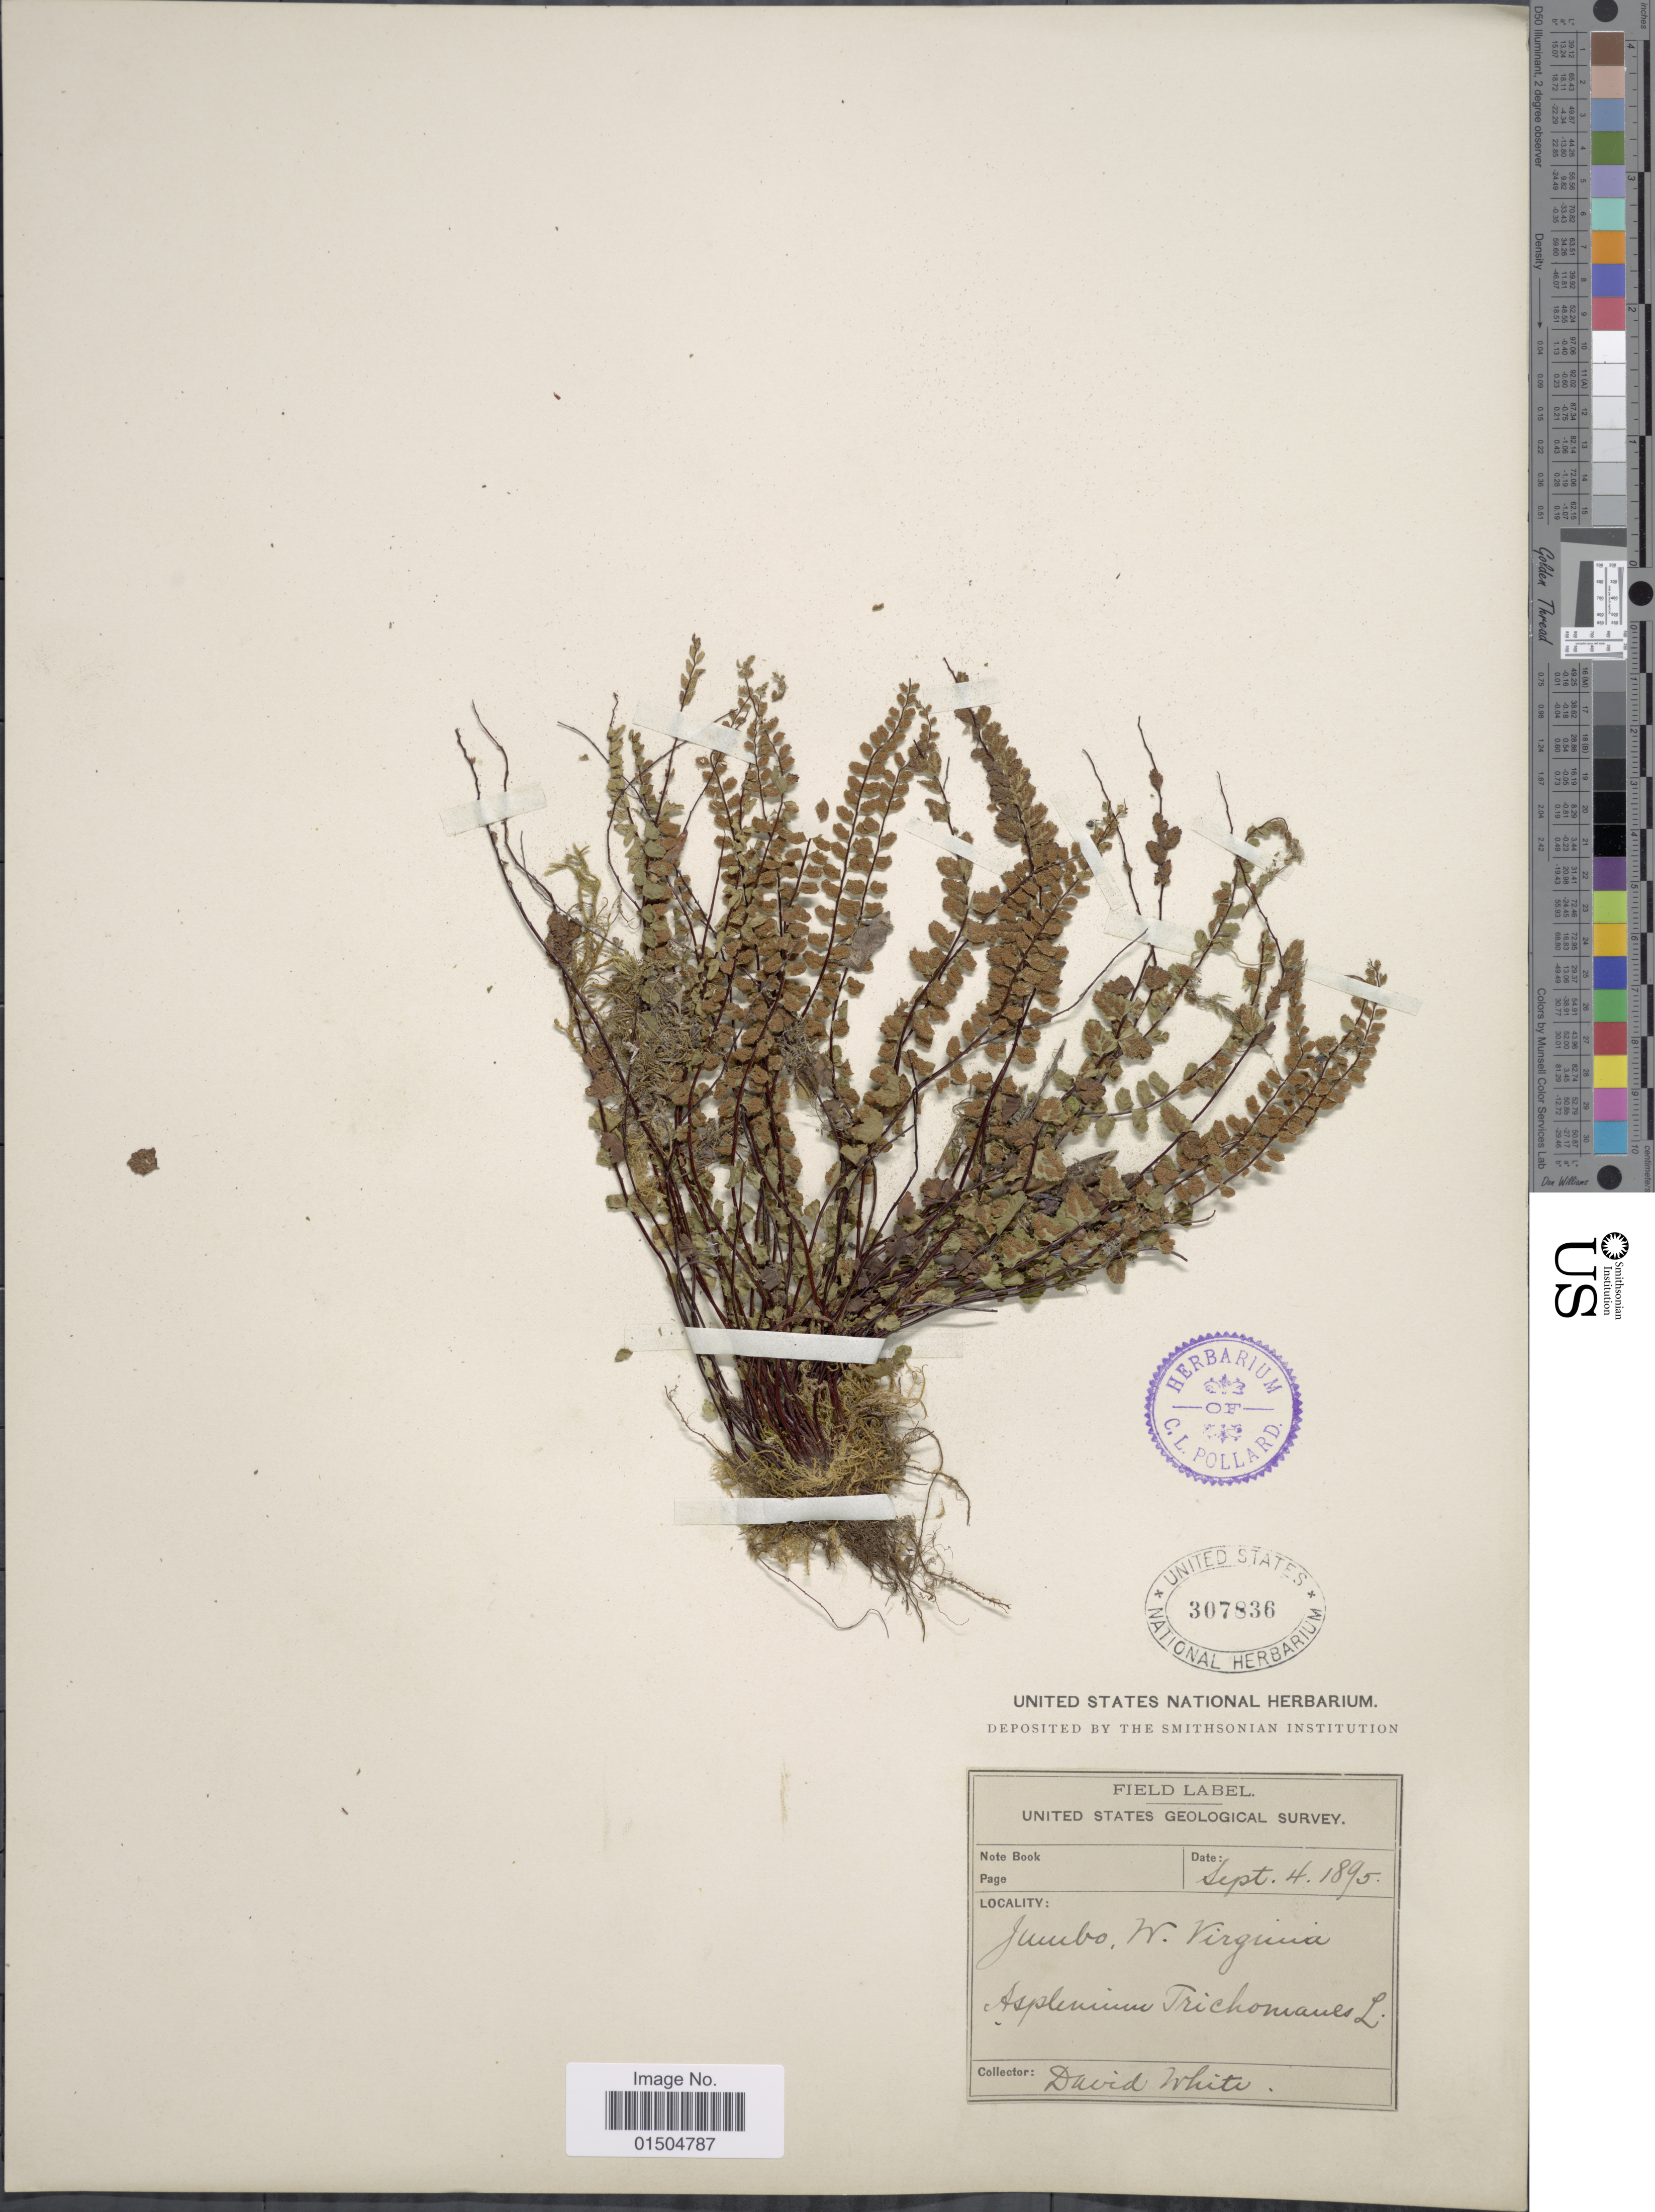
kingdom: Plantae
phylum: Tracheophyta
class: Polypodiopsida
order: Polypodiales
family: Aspleniaceae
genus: Asplenium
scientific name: Asplenium trichomanes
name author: L.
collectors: D. White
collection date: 1895-09-04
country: United States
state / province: West Virginia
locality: Jumbo.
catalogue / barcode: US 307836